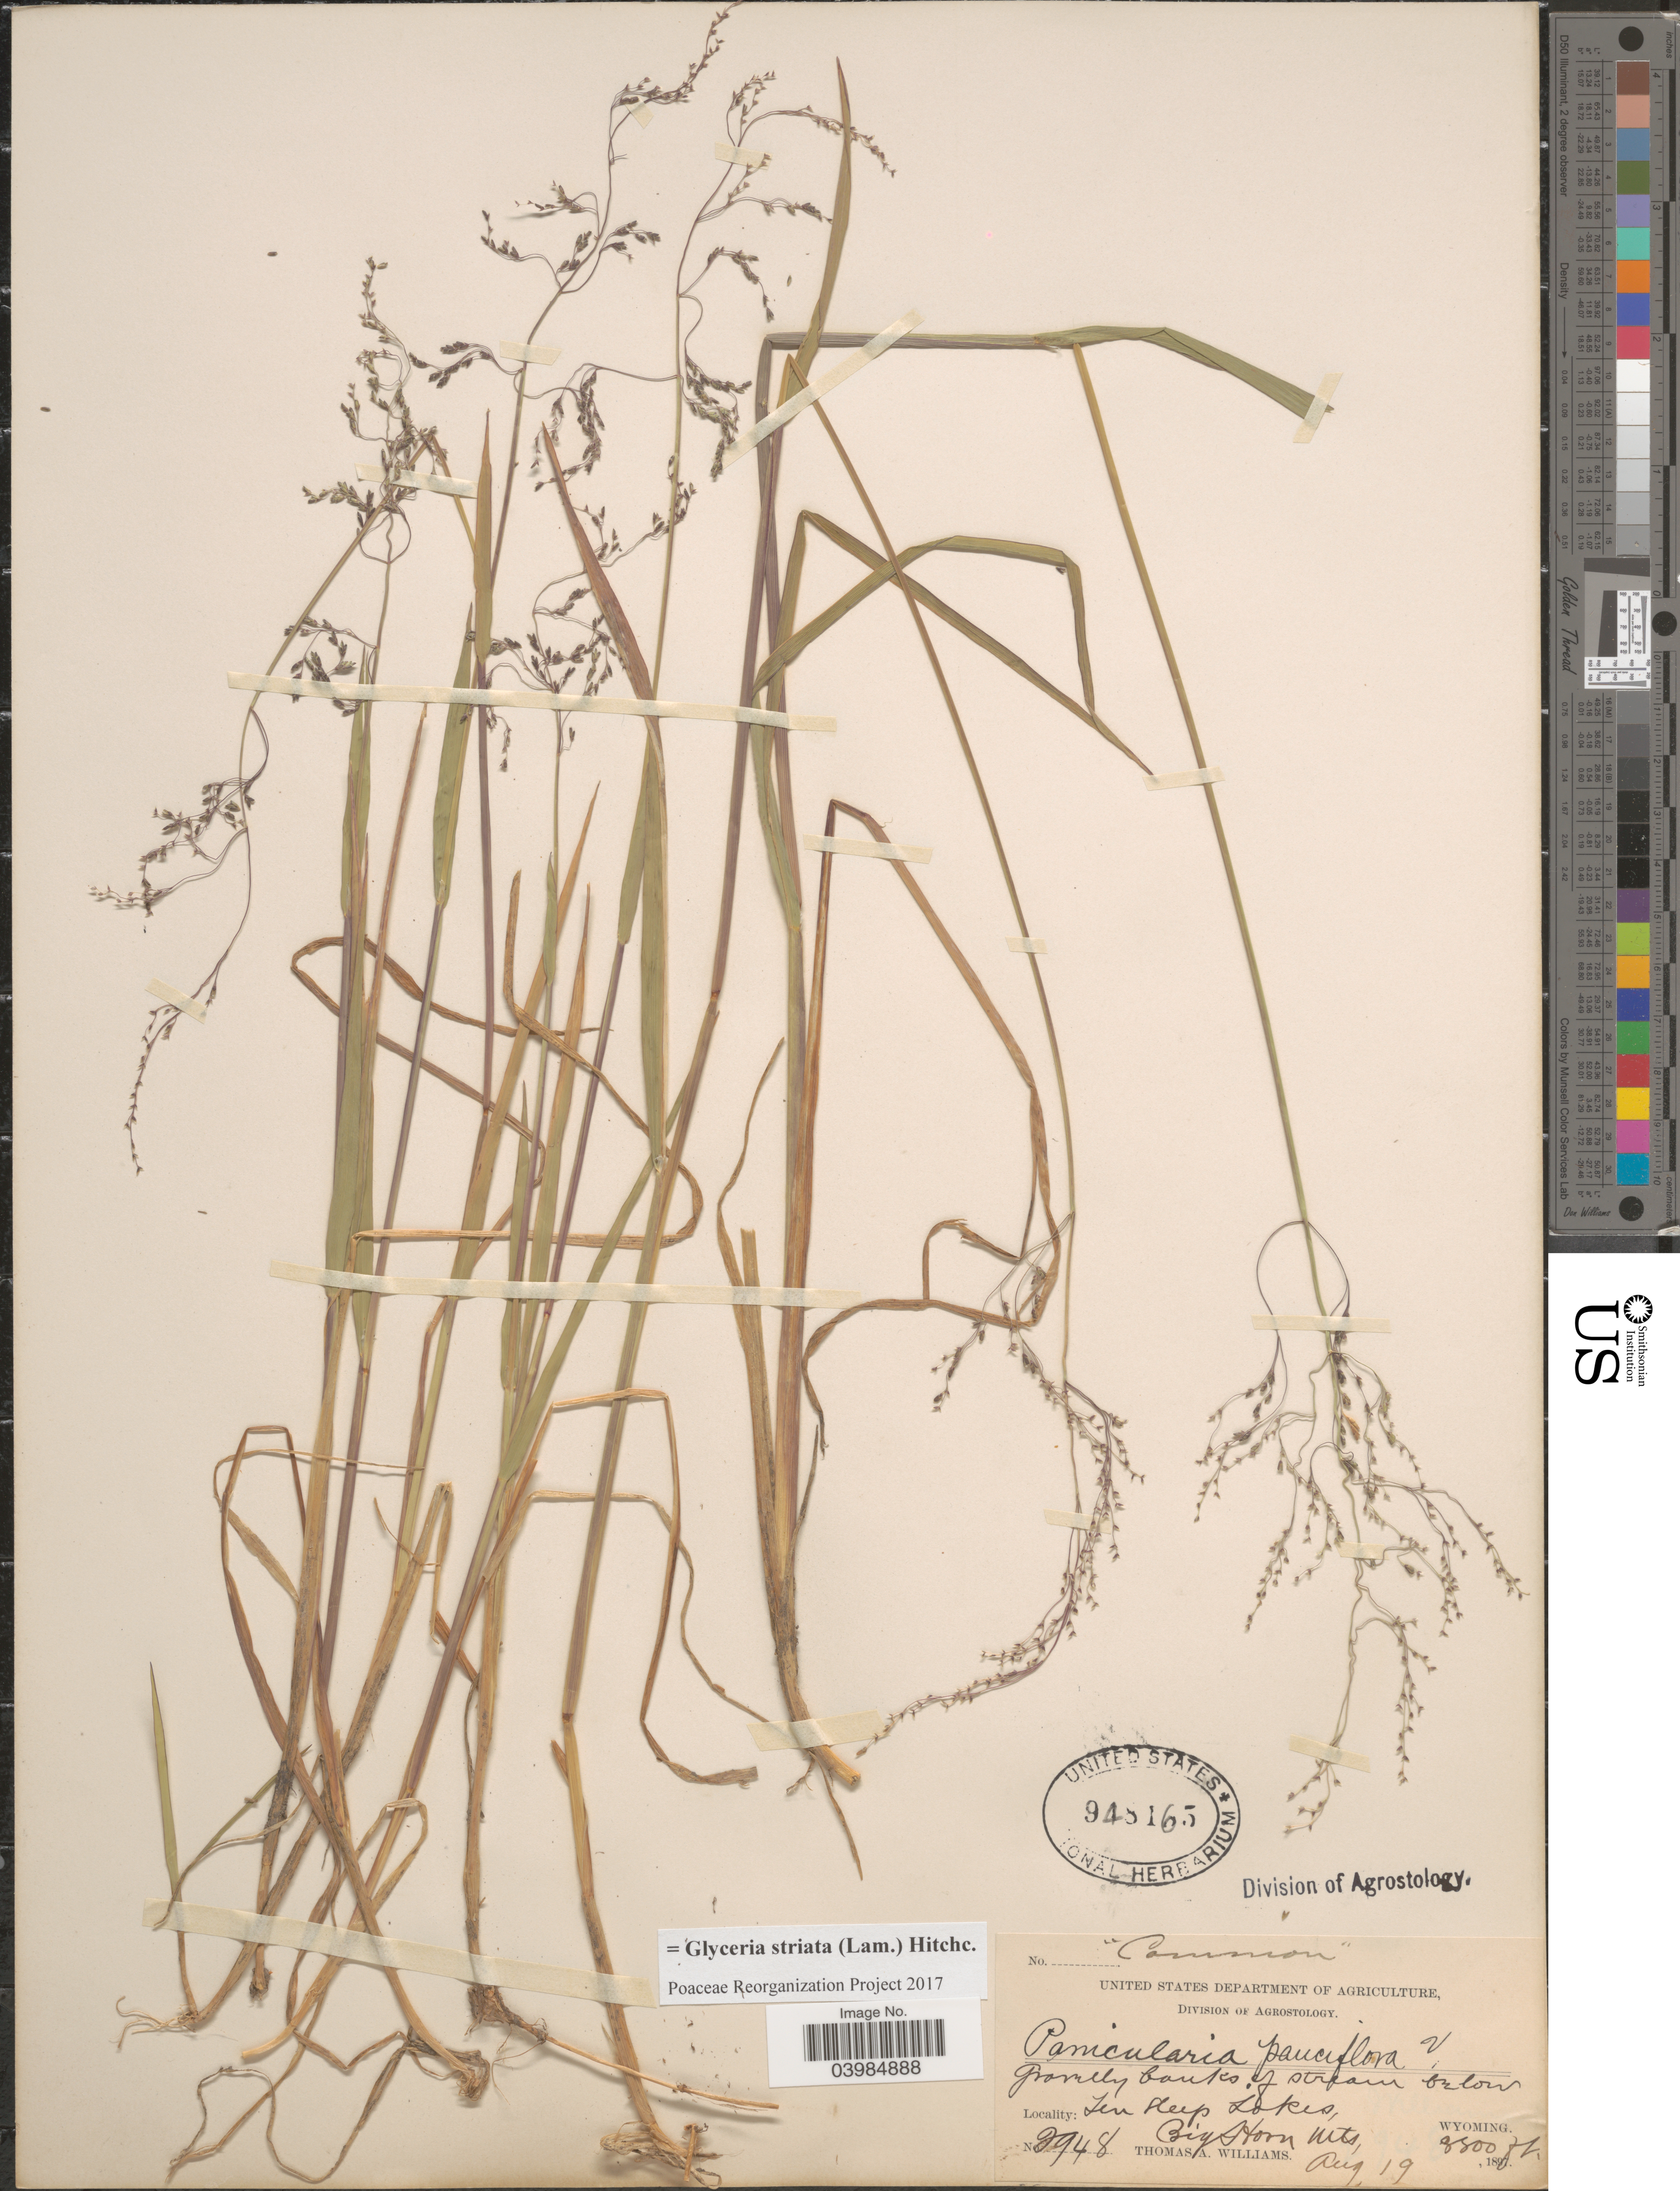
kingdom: Plantae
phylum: Tracheophyta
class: Liliopsida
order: Poales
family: Poaceae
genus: Glyceria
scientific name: Glyceria striata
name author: (Lam.) Hitchc.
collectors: T. A. Williams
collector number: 2948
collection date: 1897-08-19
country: United States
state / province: Wyoming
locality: Ten Sleep Lakes, Big Horn Mts.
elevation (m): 2591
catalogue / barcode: US 948165